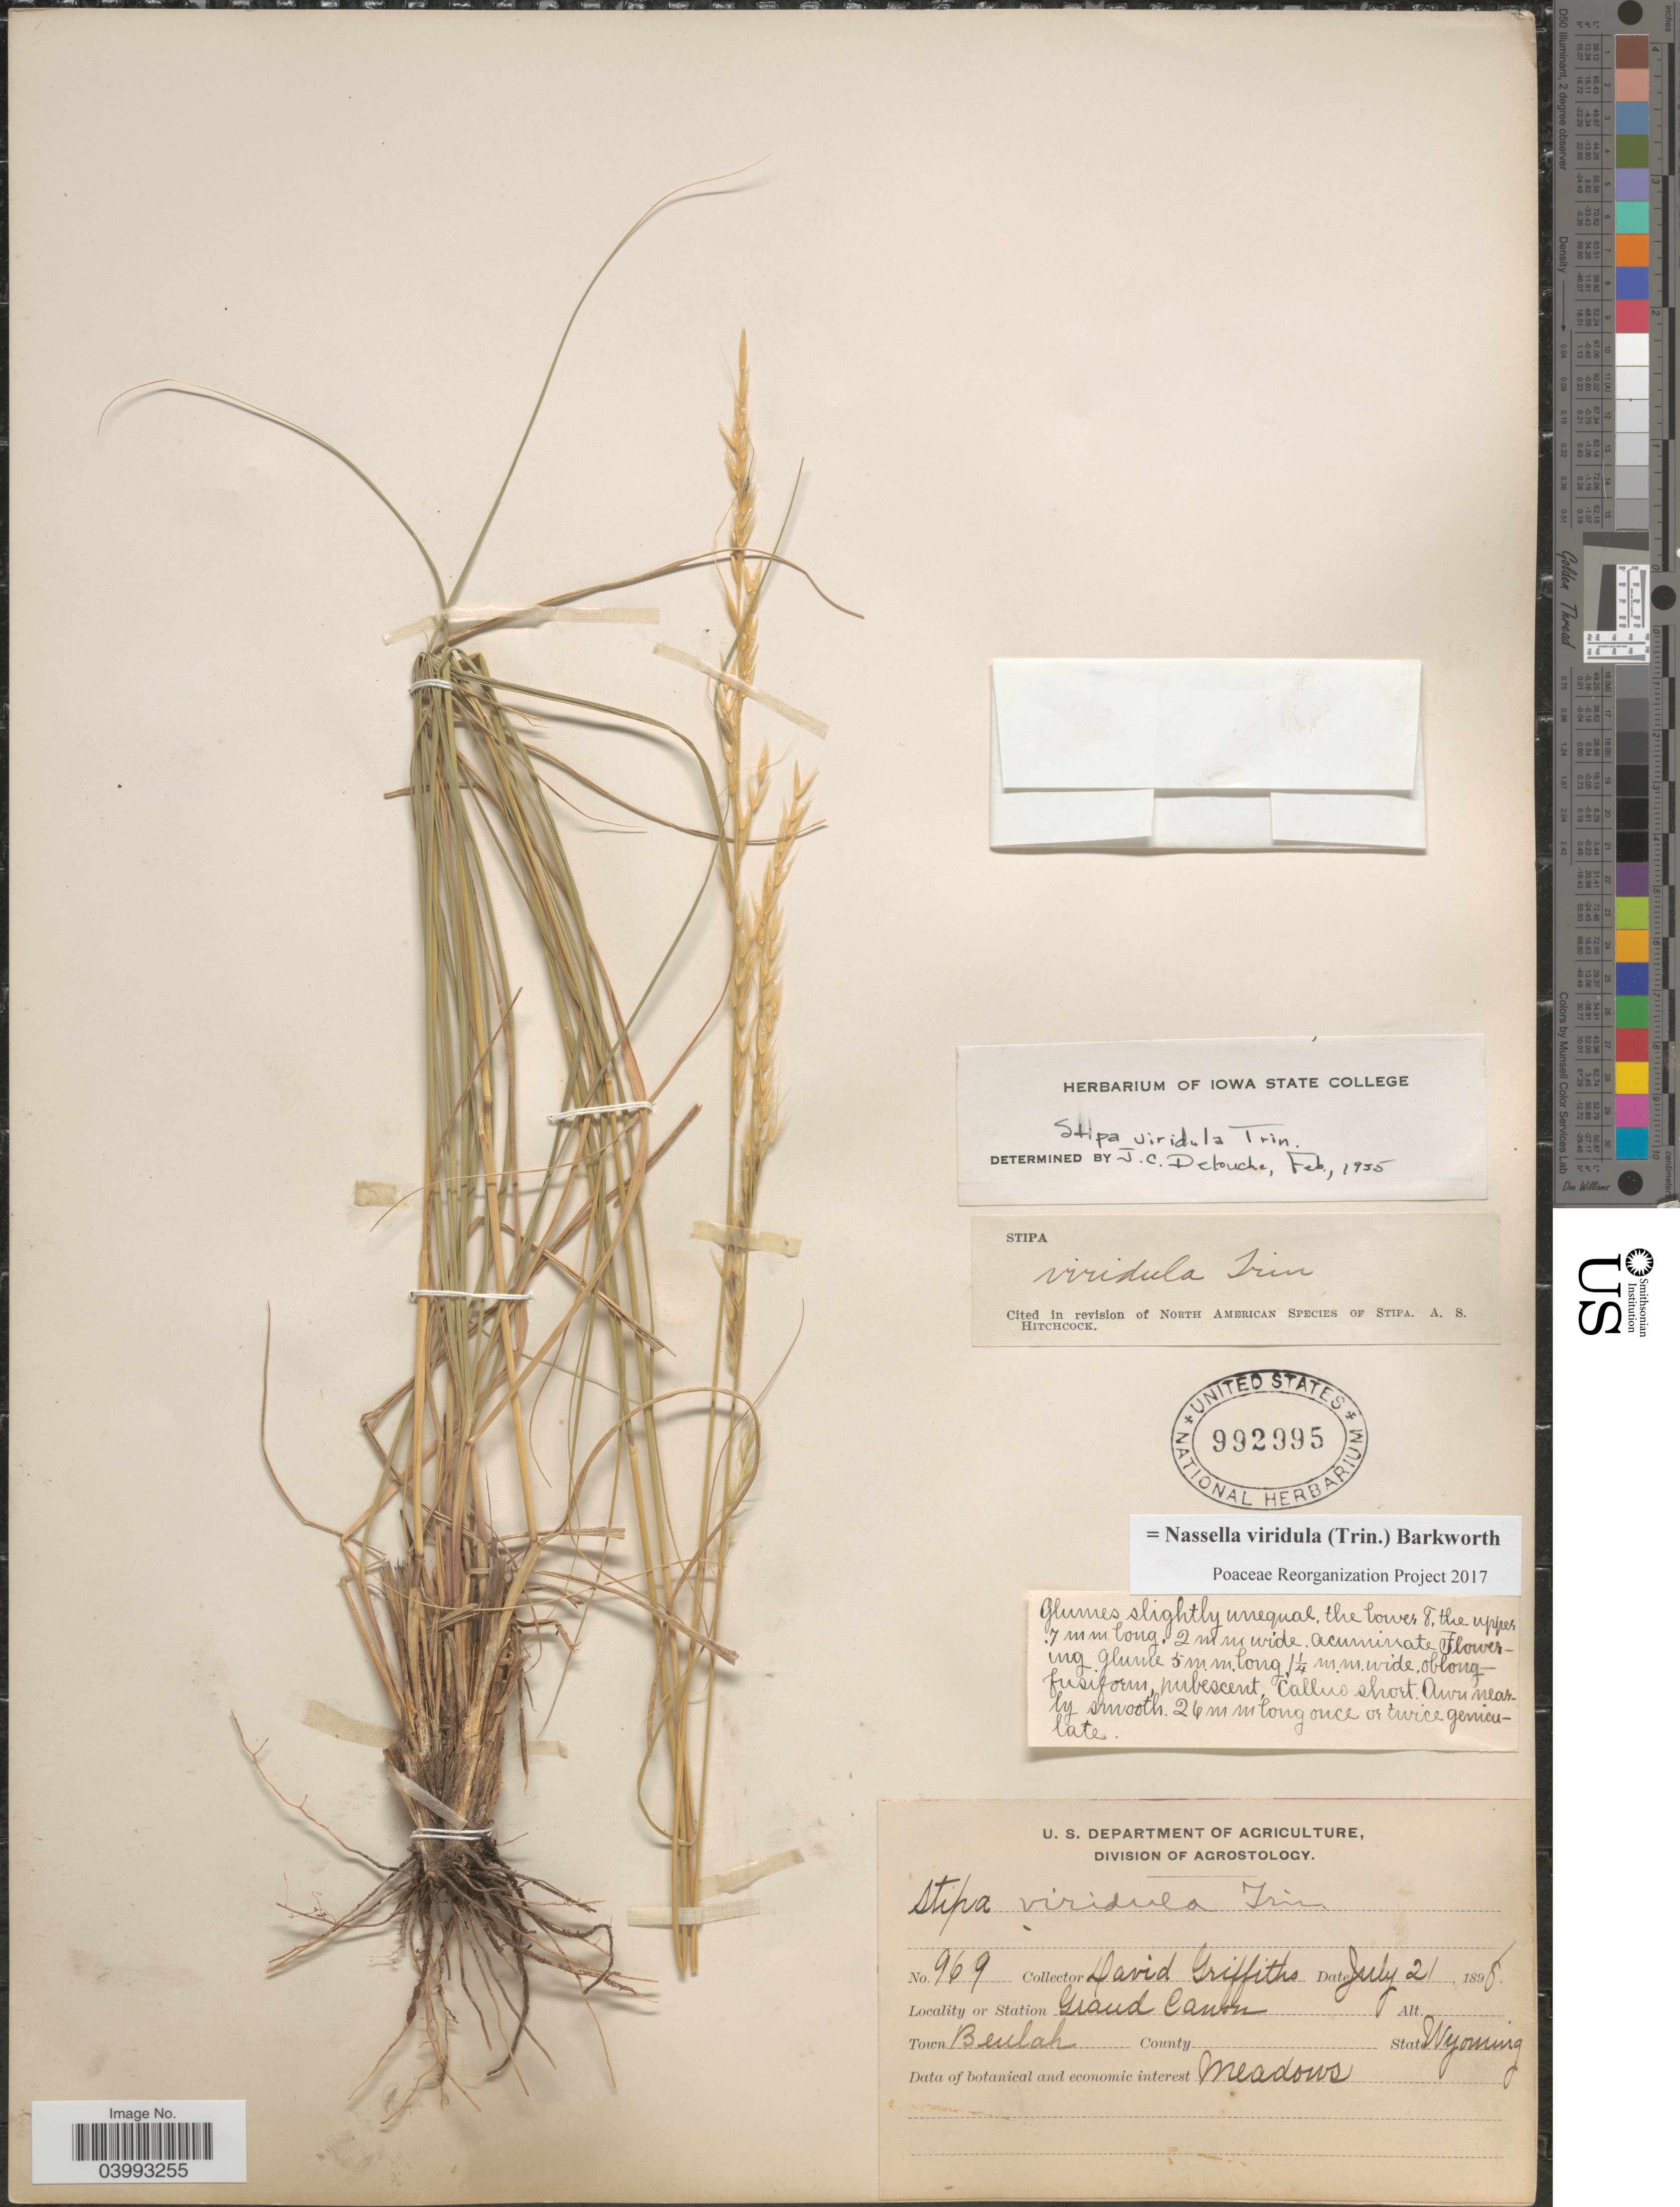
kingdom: Plantae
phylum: Tracheophyta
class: Liliopsida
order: Poales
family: Poaceae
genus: Nassella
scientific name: Nassella viridula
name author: (Trin.) Barkworth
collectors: D. Griffiths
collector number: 969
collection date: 1898-07-21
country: United States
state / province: Wyoming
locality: Grand Canon. Beulah.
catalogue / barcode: US 992995